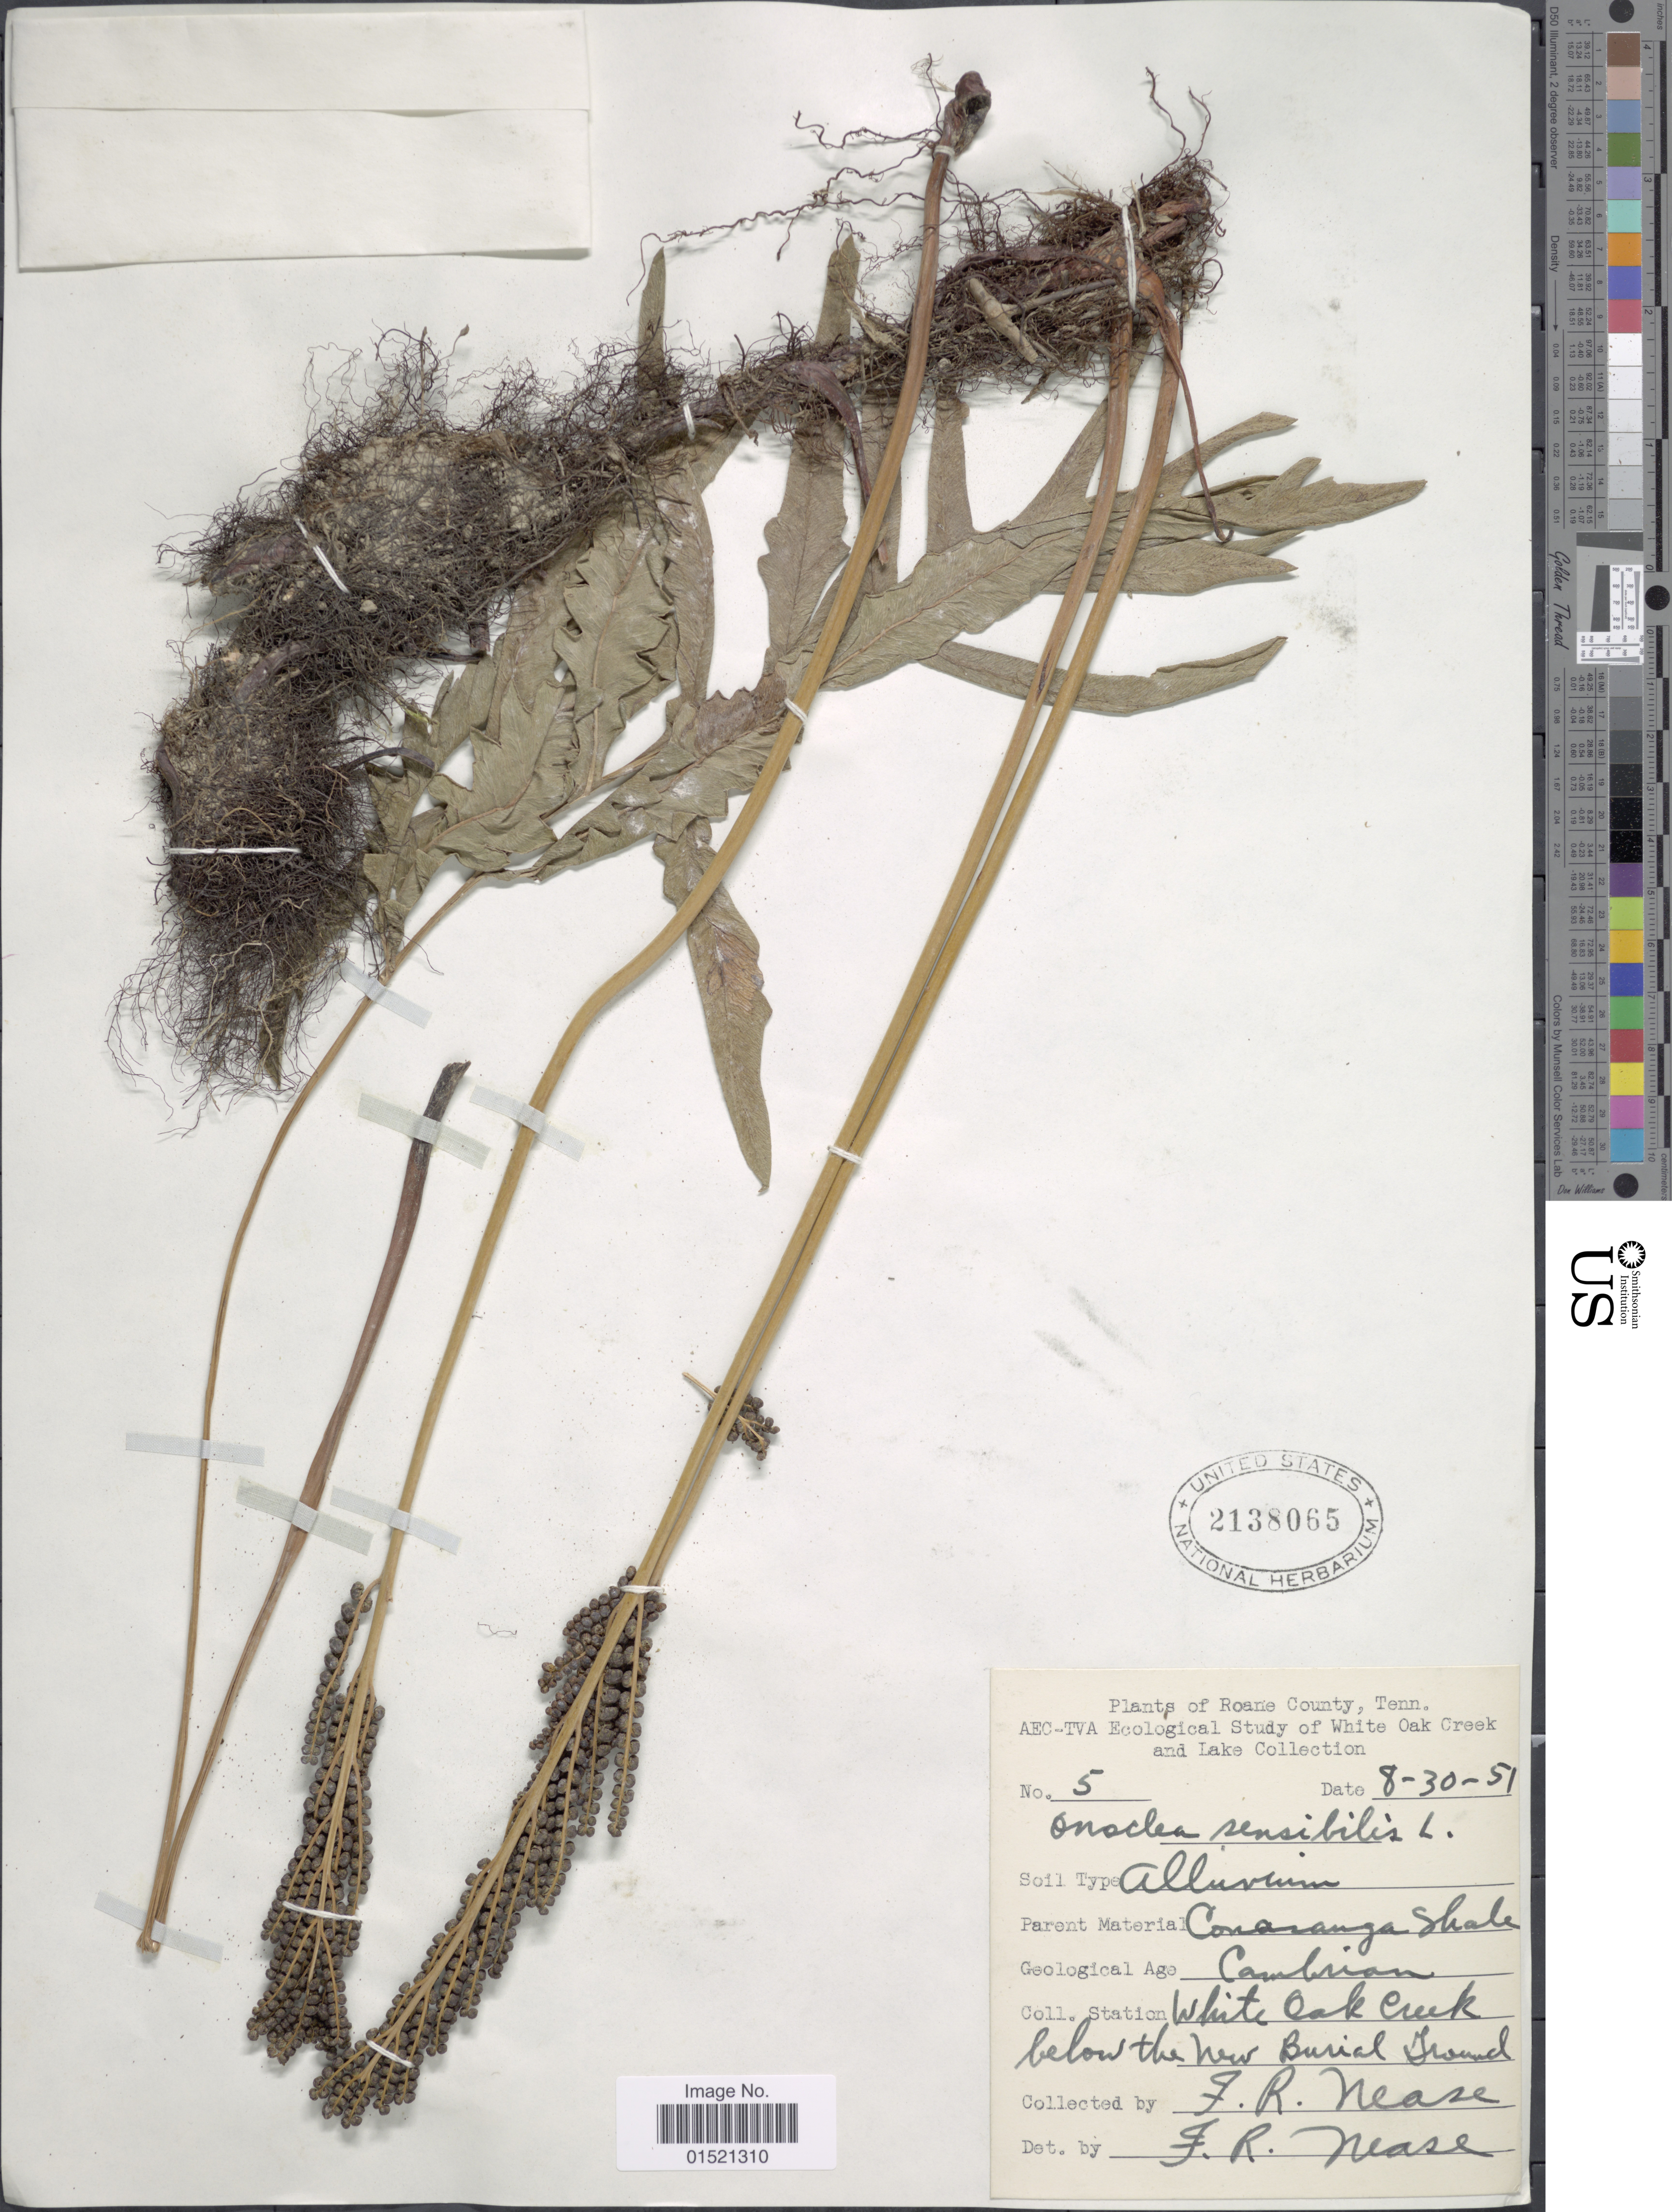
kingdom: Plantae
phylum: Tracheophyta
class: Polypodiopsida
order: Polypodiales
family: Onocleaceae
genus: Onoclea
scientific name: Onoclea sensibilis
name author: L.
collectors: F. Nease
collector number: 5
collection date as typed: Transcribed d/m/y: 30/8/51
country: United States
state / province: Tennessee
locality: Roane County, AEC-TVA Ecological Study of White Oak Creek and Lake, White Oak Creek below the New Burial Ground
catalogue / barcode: US 2138065